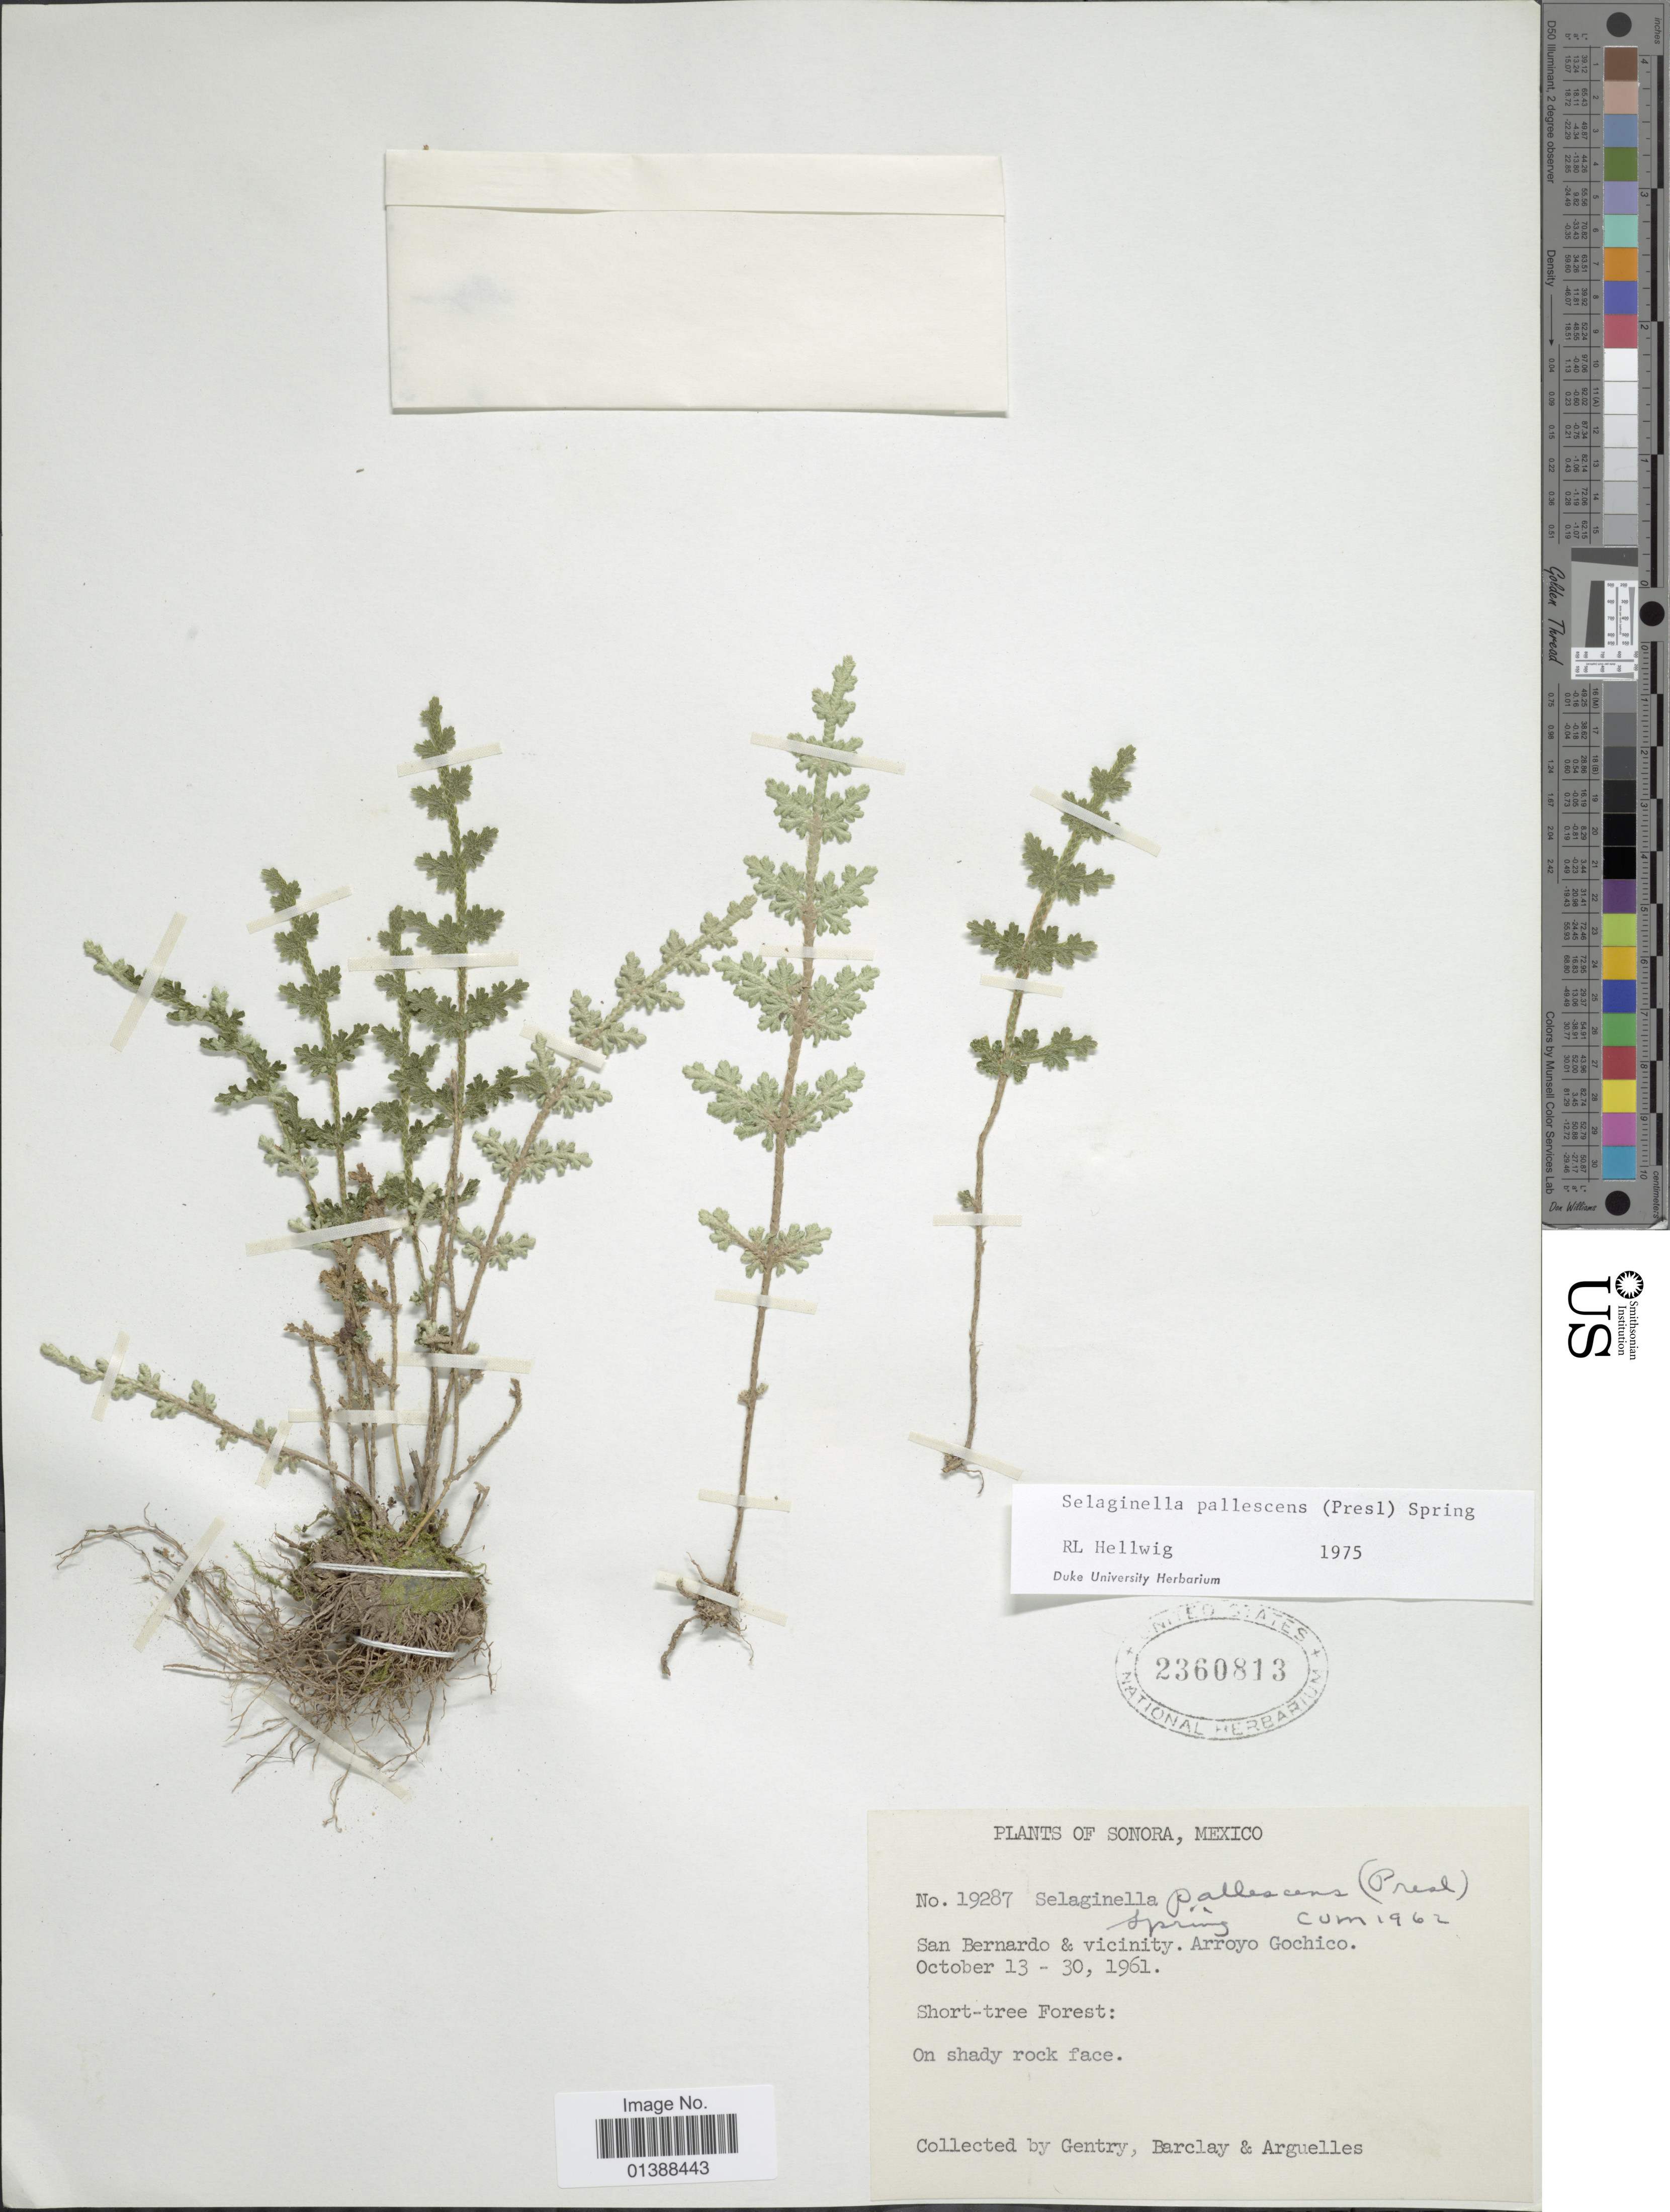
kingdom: Plantae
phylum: Tracheophyta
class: Lycopodiopsida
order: Selaginellales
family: Selaginellaceae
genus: Selaginella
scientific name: Selaginella pallescens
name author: (C. Presl) Spring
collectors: Gentry, --, -- Barclay & Arguelles, --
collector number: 19287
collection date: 1961-10-13/1961-10-30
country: Mexico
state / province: Sonora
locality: San Bernando & vicinity Arroyo Gochico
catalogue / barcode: US 2360813